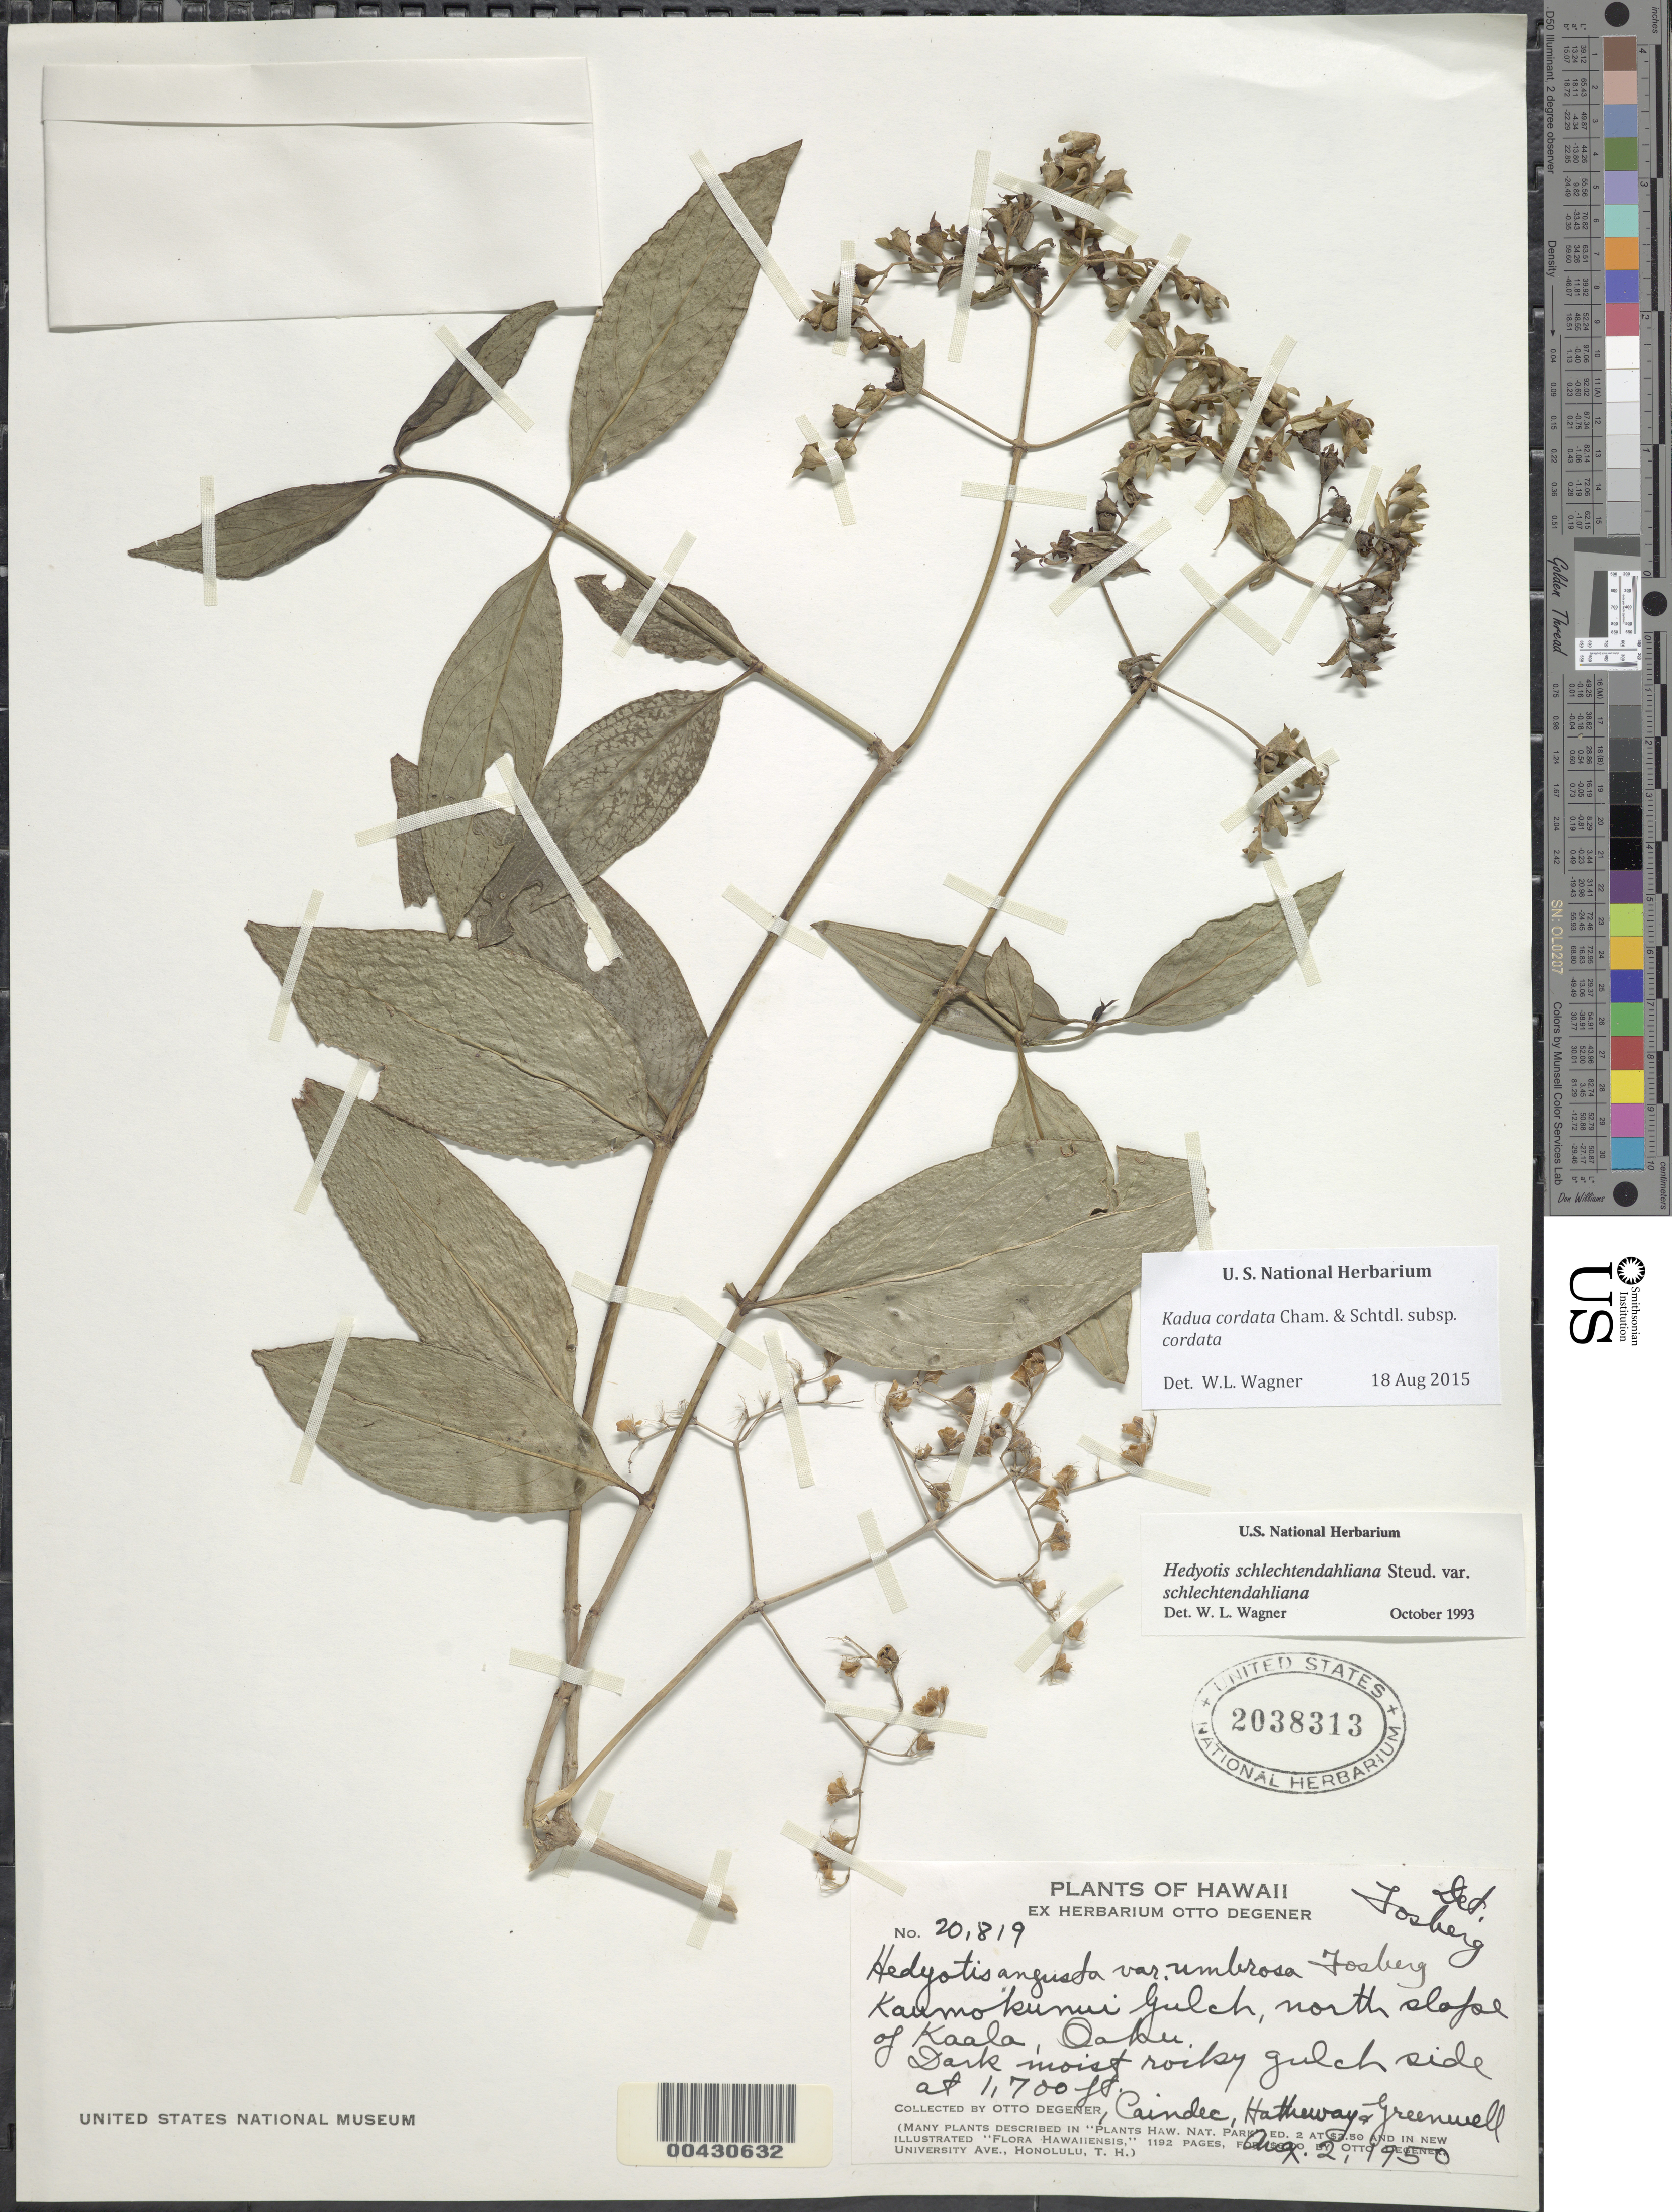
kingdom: Plantae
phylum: Tracheophyta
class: Magnoliopsida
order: Gentianales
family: Rubiaceae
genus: Kadua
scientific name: Kadua cordata subsp. cordata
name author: Cham. & Schltdl.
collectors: O. Degener, Caindec, W. Hatheway & A. B. Greenwell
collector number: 20819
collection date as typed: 2 Aug 1950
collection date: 1950-08-02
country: United States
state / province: Hawaii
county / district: Honolulu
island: Oahu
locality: Kaumokunui Gulch, north slope of Kaala.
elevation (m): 518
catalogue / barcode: US 2038313